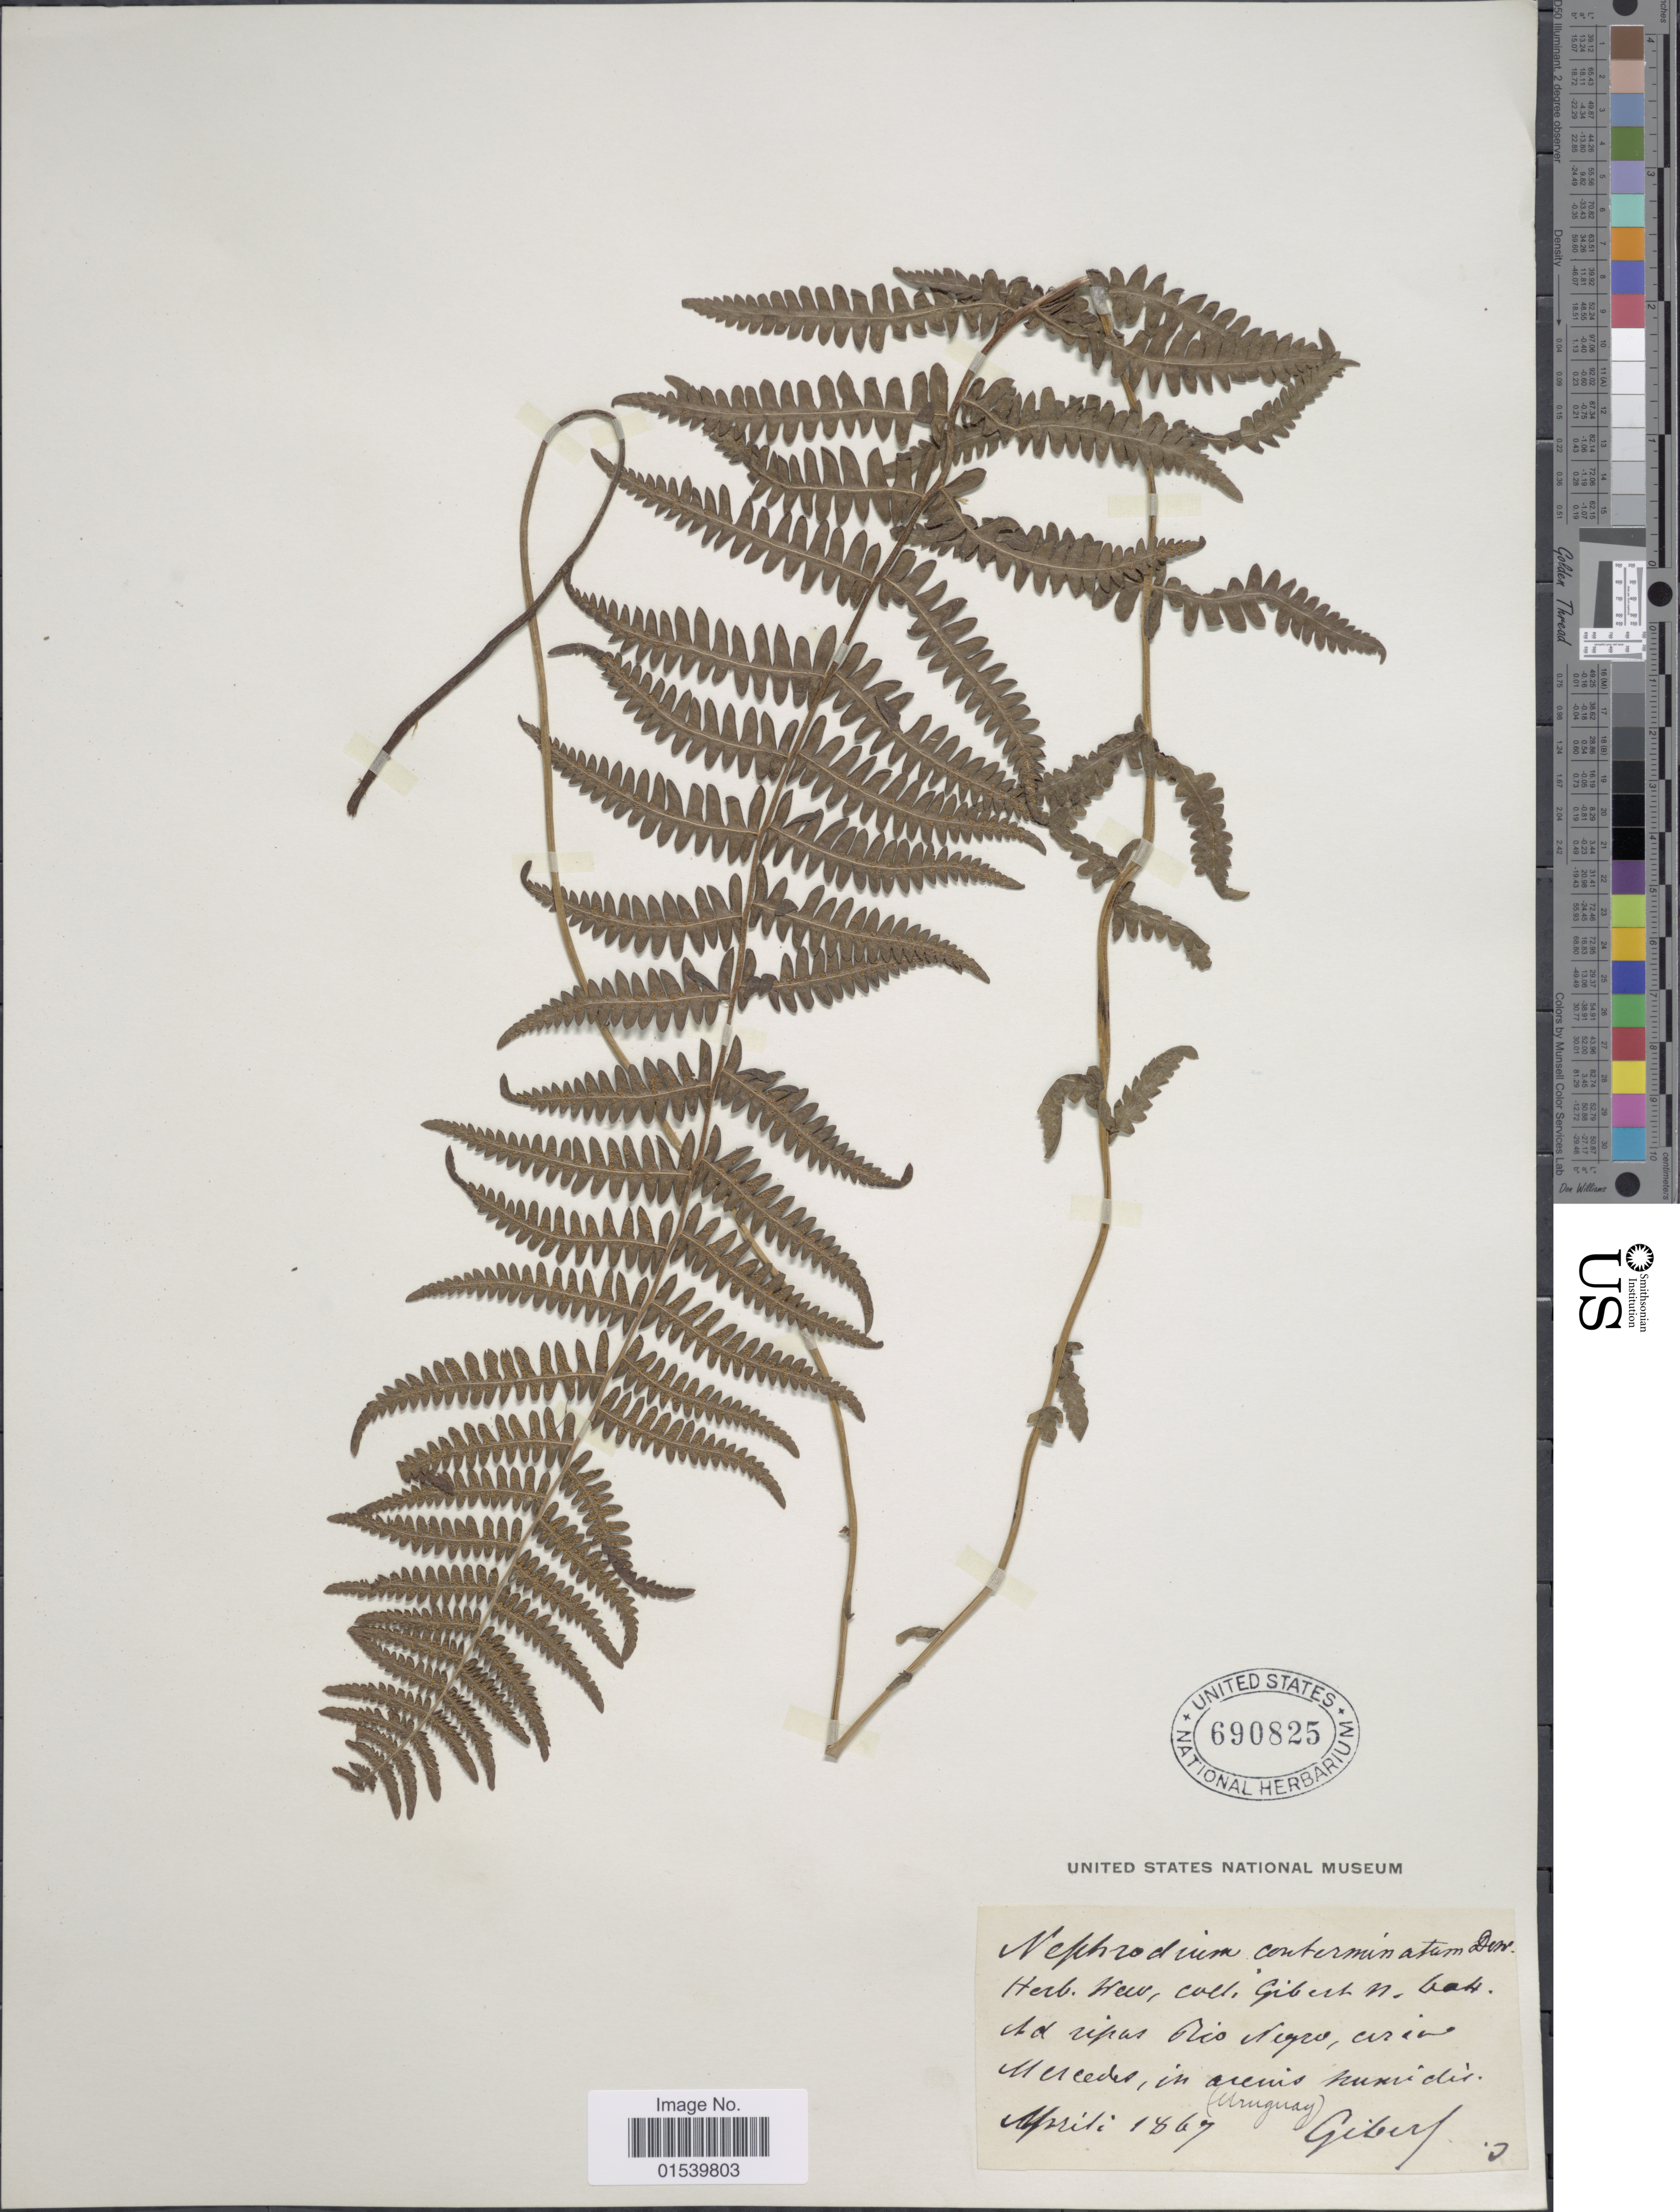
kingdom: Plantae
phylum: Tracheophyta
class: Polypodiopsida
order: Polypodiales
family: Thelypteridaceae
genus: Amauropelta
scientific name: Amauropelta argentina (Hieron.) comb. nov., ined. 2015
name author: (Hieron.)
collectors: Gibert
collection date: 1867-04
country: Uruguay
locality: Ad ripas Rio Negro, circa Mercedes, in arenis humidis.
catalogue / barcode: US 690825